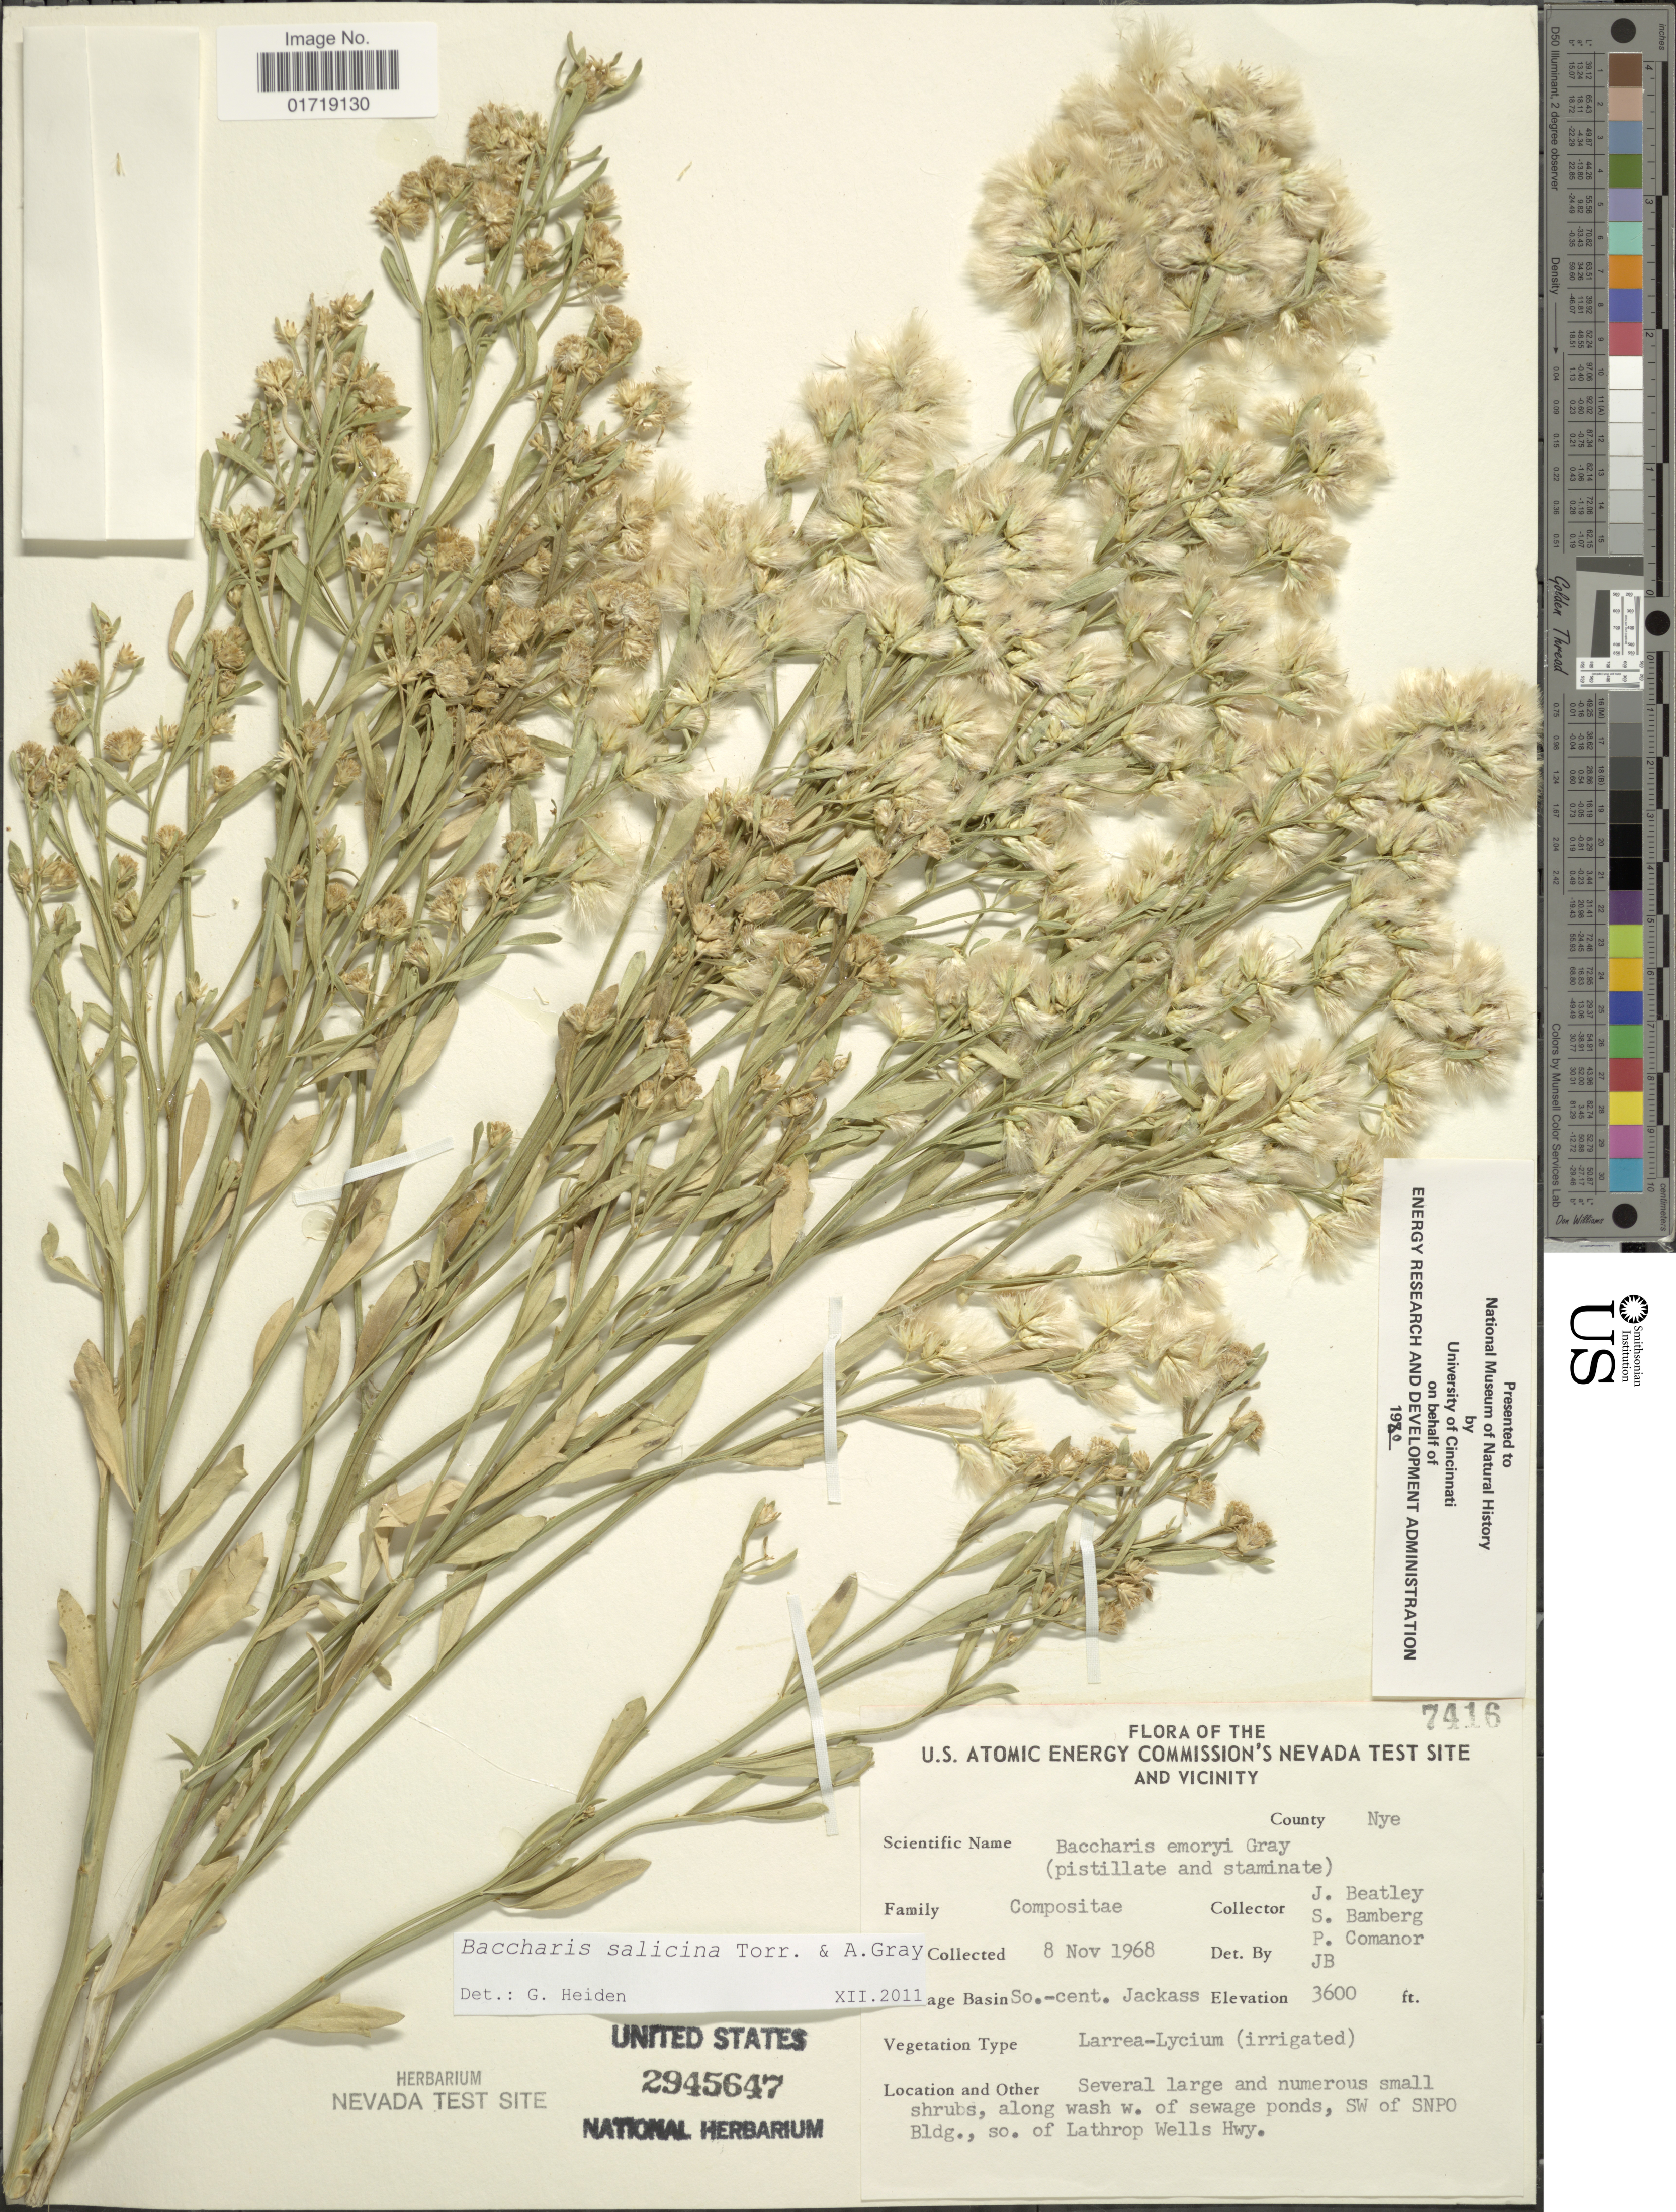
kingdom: Plantae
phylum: Tracheophyta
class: Magnoliopsida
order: Asterales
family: Asteraceae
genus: Baccharis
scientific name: Baccharis salicina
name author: Torr. & A. Gray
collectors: J. C. Beatley, S. Bamberg & P. Comanor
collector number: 7416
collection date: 1968-11-08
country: United States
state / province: Nevada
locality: U. S. Atomic Energy Commission's Nevada Test Site And Vicinity, County Nye, Drainage Basin So. - cent. Jackass, Severl large and numerous small shrubs, along wash w. of sewage ponds, SW of Snpo Bldg., so. of Lathrop Wells Hwy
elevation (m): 1097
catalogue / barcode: US 2945647